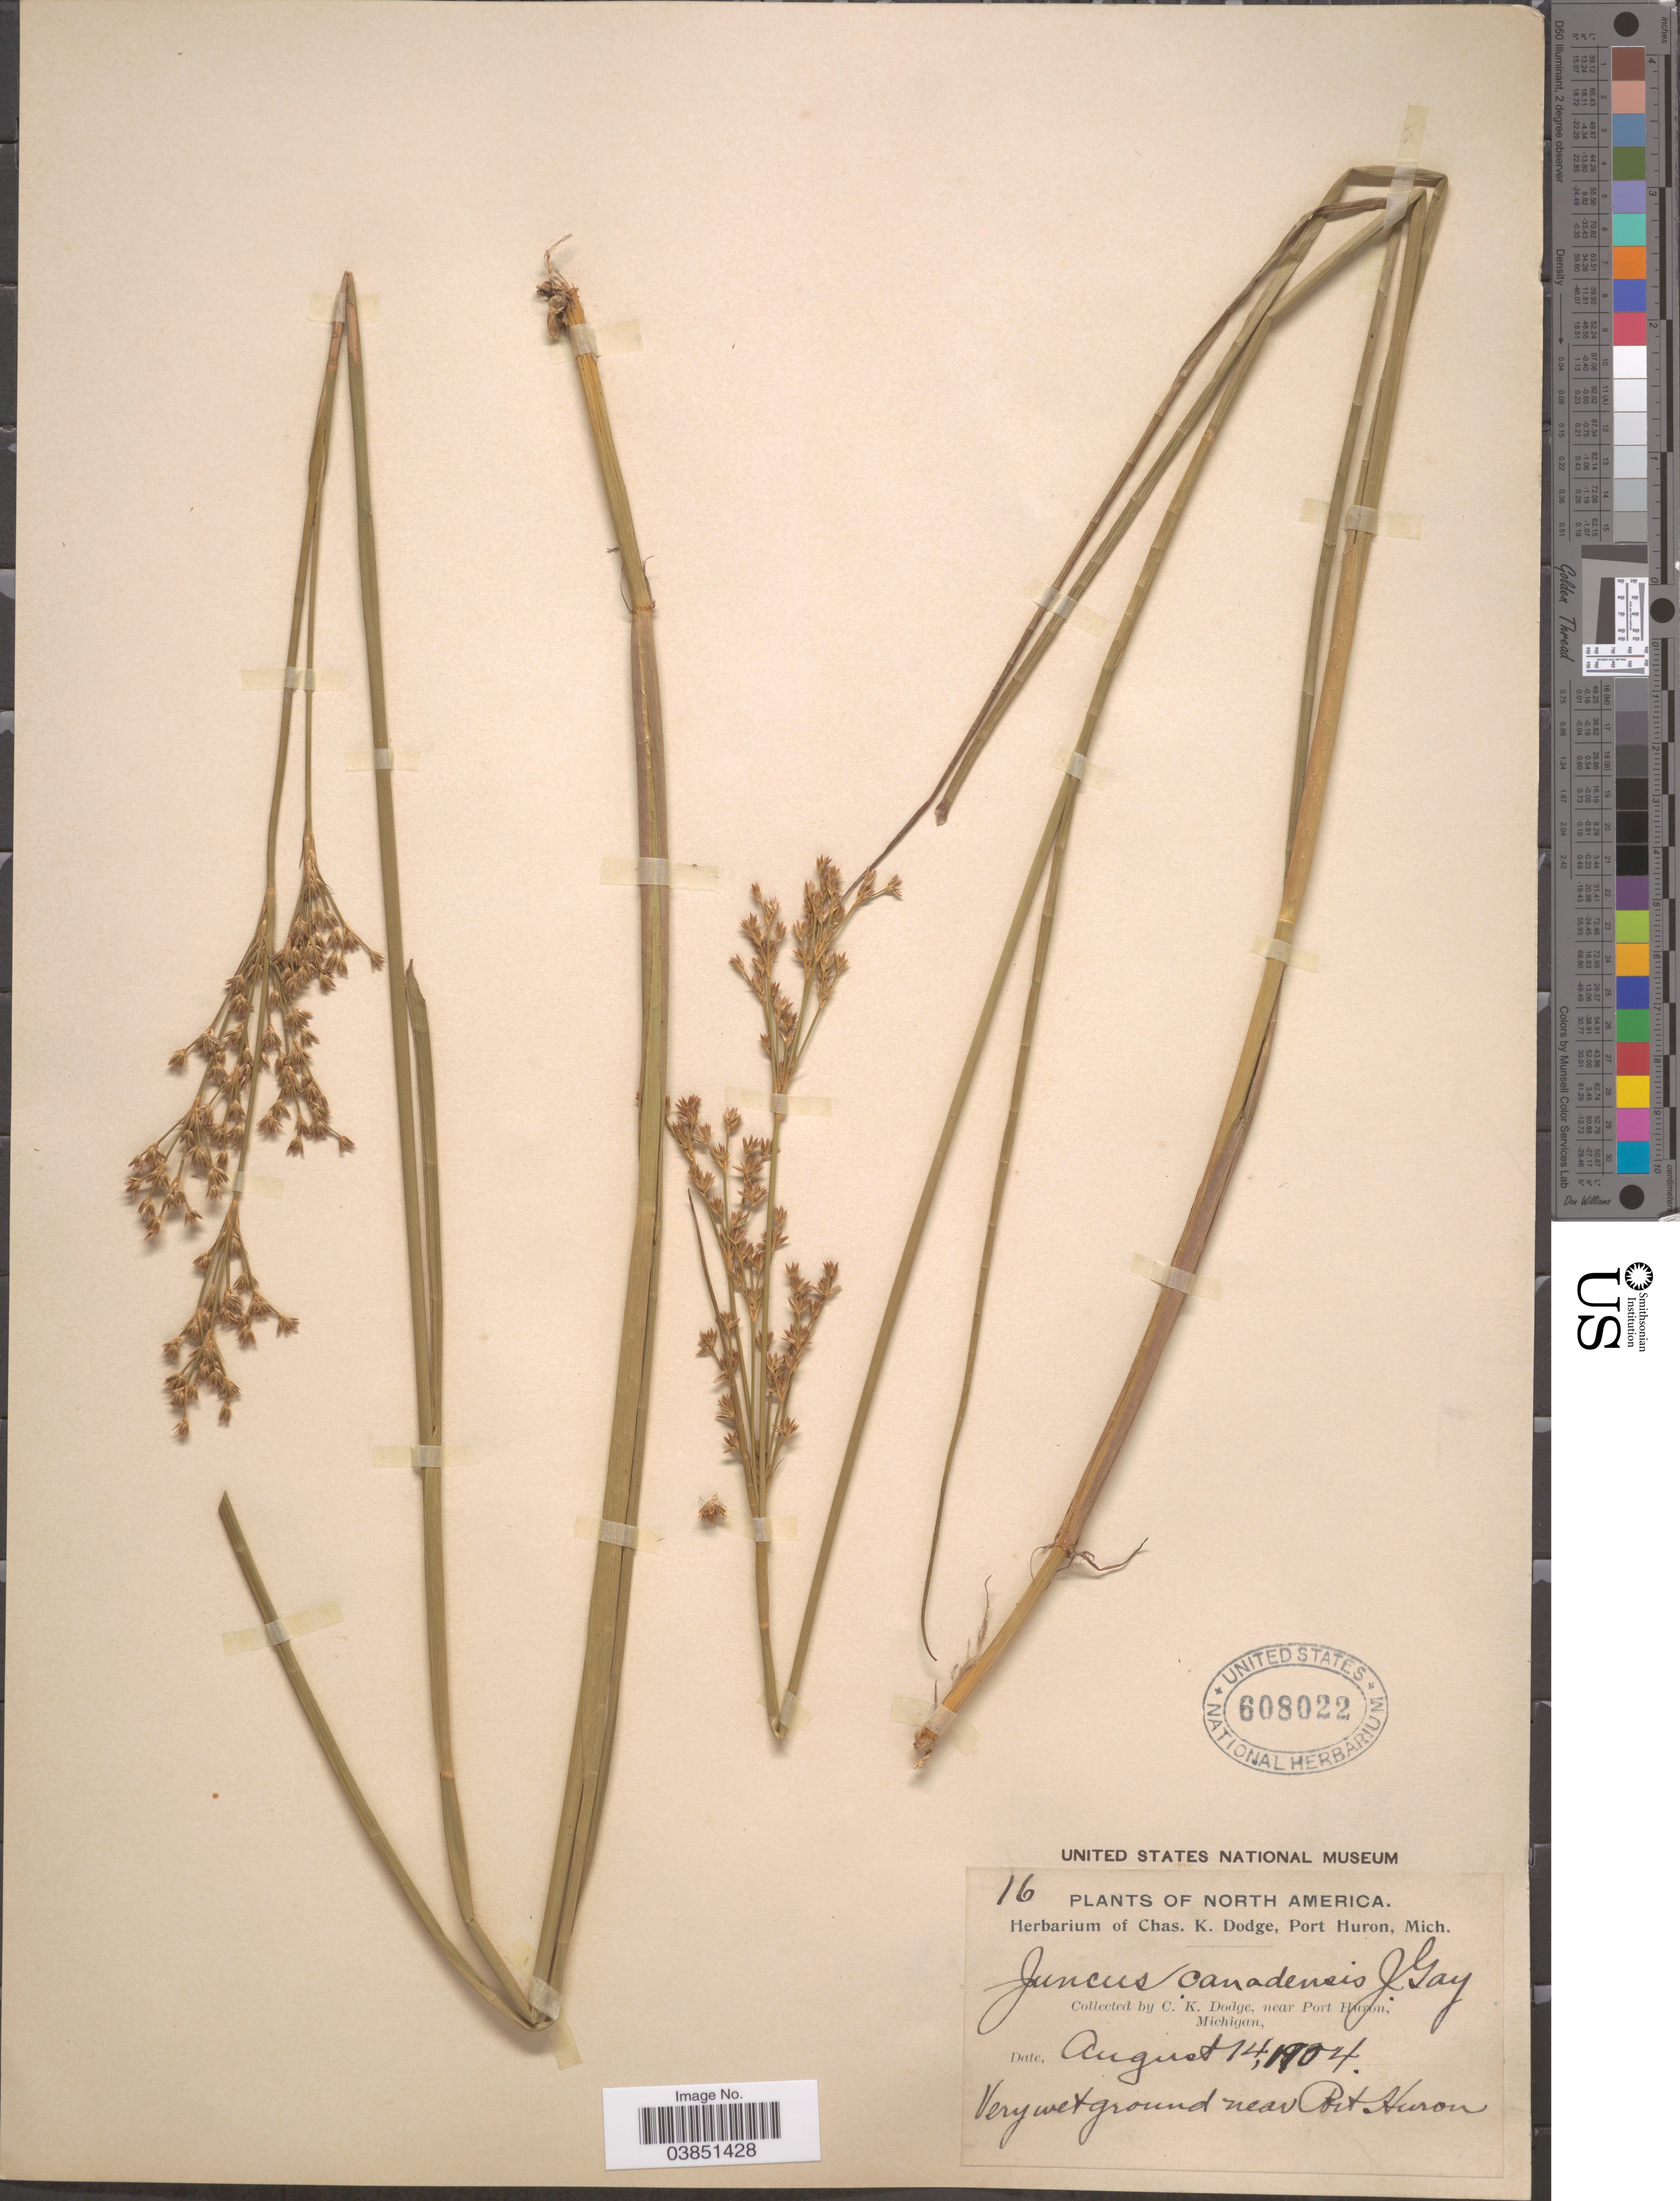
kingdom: Plantae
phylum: Tracheophyta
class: Liliopsida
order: Poales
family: Juncaceae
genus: Juncus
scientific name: Juncus canadensis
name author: J. Gay ex Laharpe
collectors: C. K. Dodge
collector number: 16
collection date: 1904-08-14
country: United States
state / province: Michigan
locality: Near Port Huron.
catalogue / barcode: US 608022